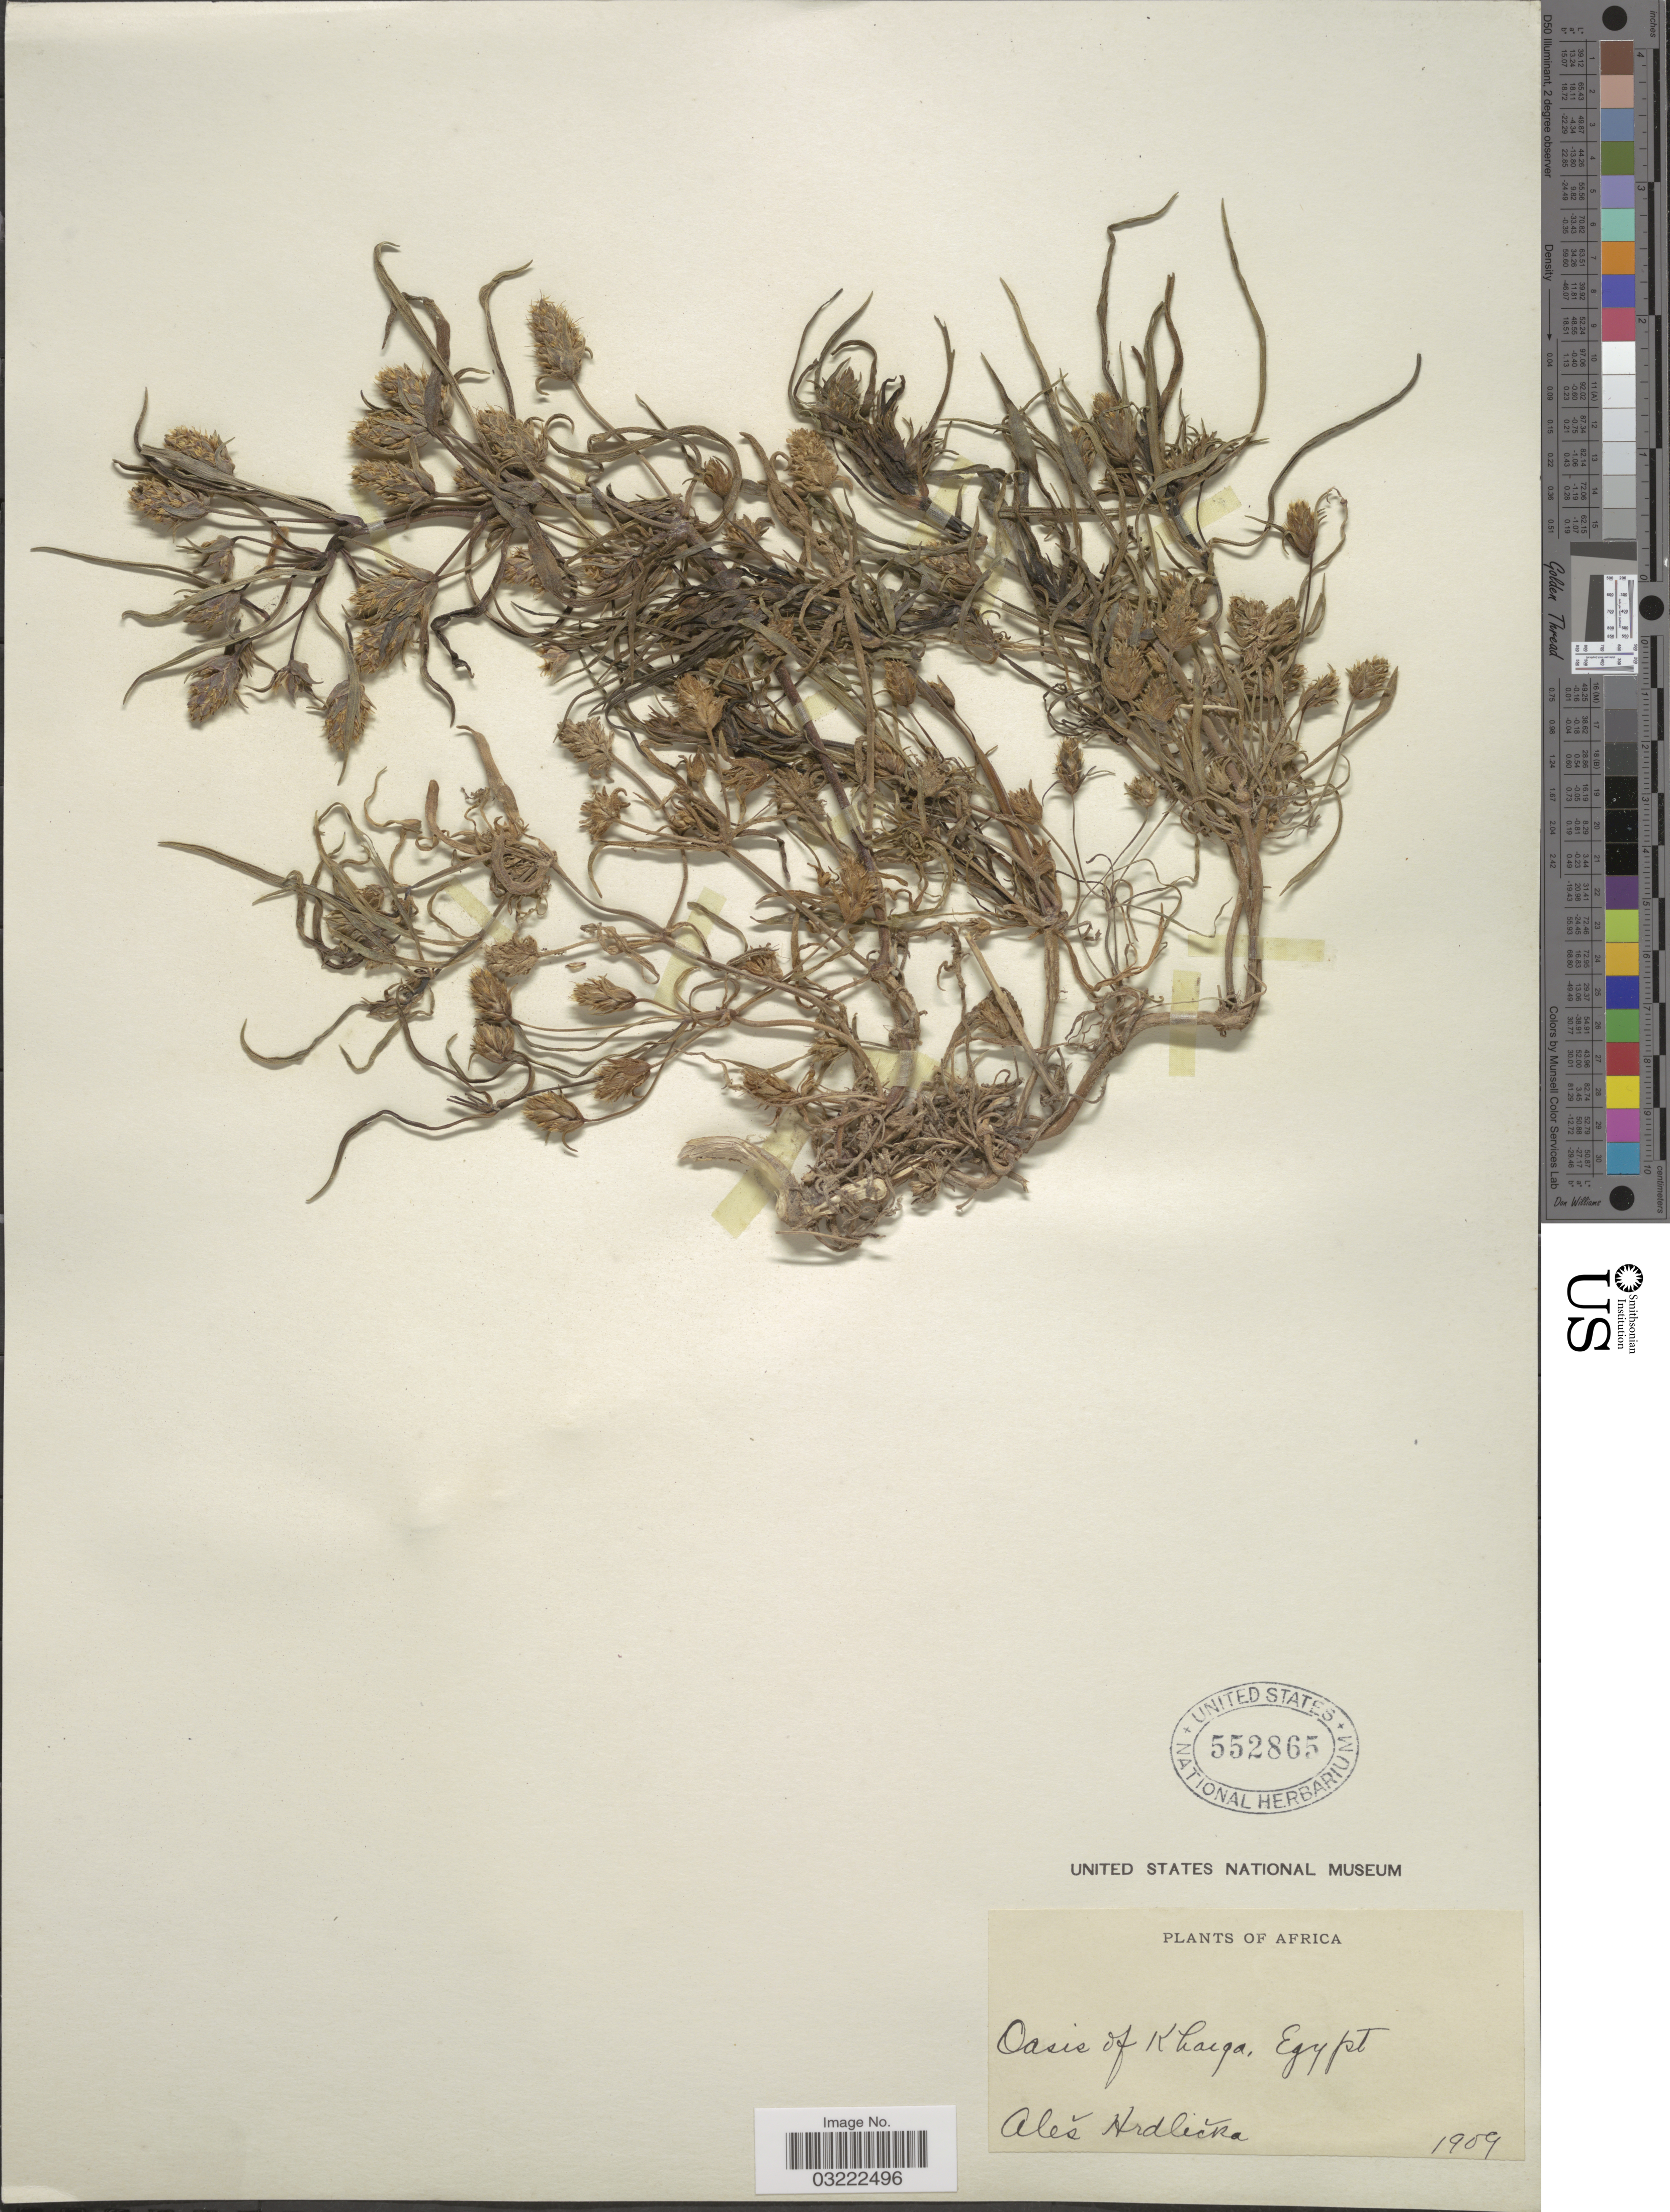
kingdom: Plantae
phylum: Tracheophyta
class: Magnoliopsida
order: Lamiales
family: Plantaginaceae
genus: Plantago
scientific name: Plantago sp.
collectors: A. Hrdlicka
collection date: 1909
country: Egypt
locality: Oasis of Kharga.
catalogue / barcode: US 552865